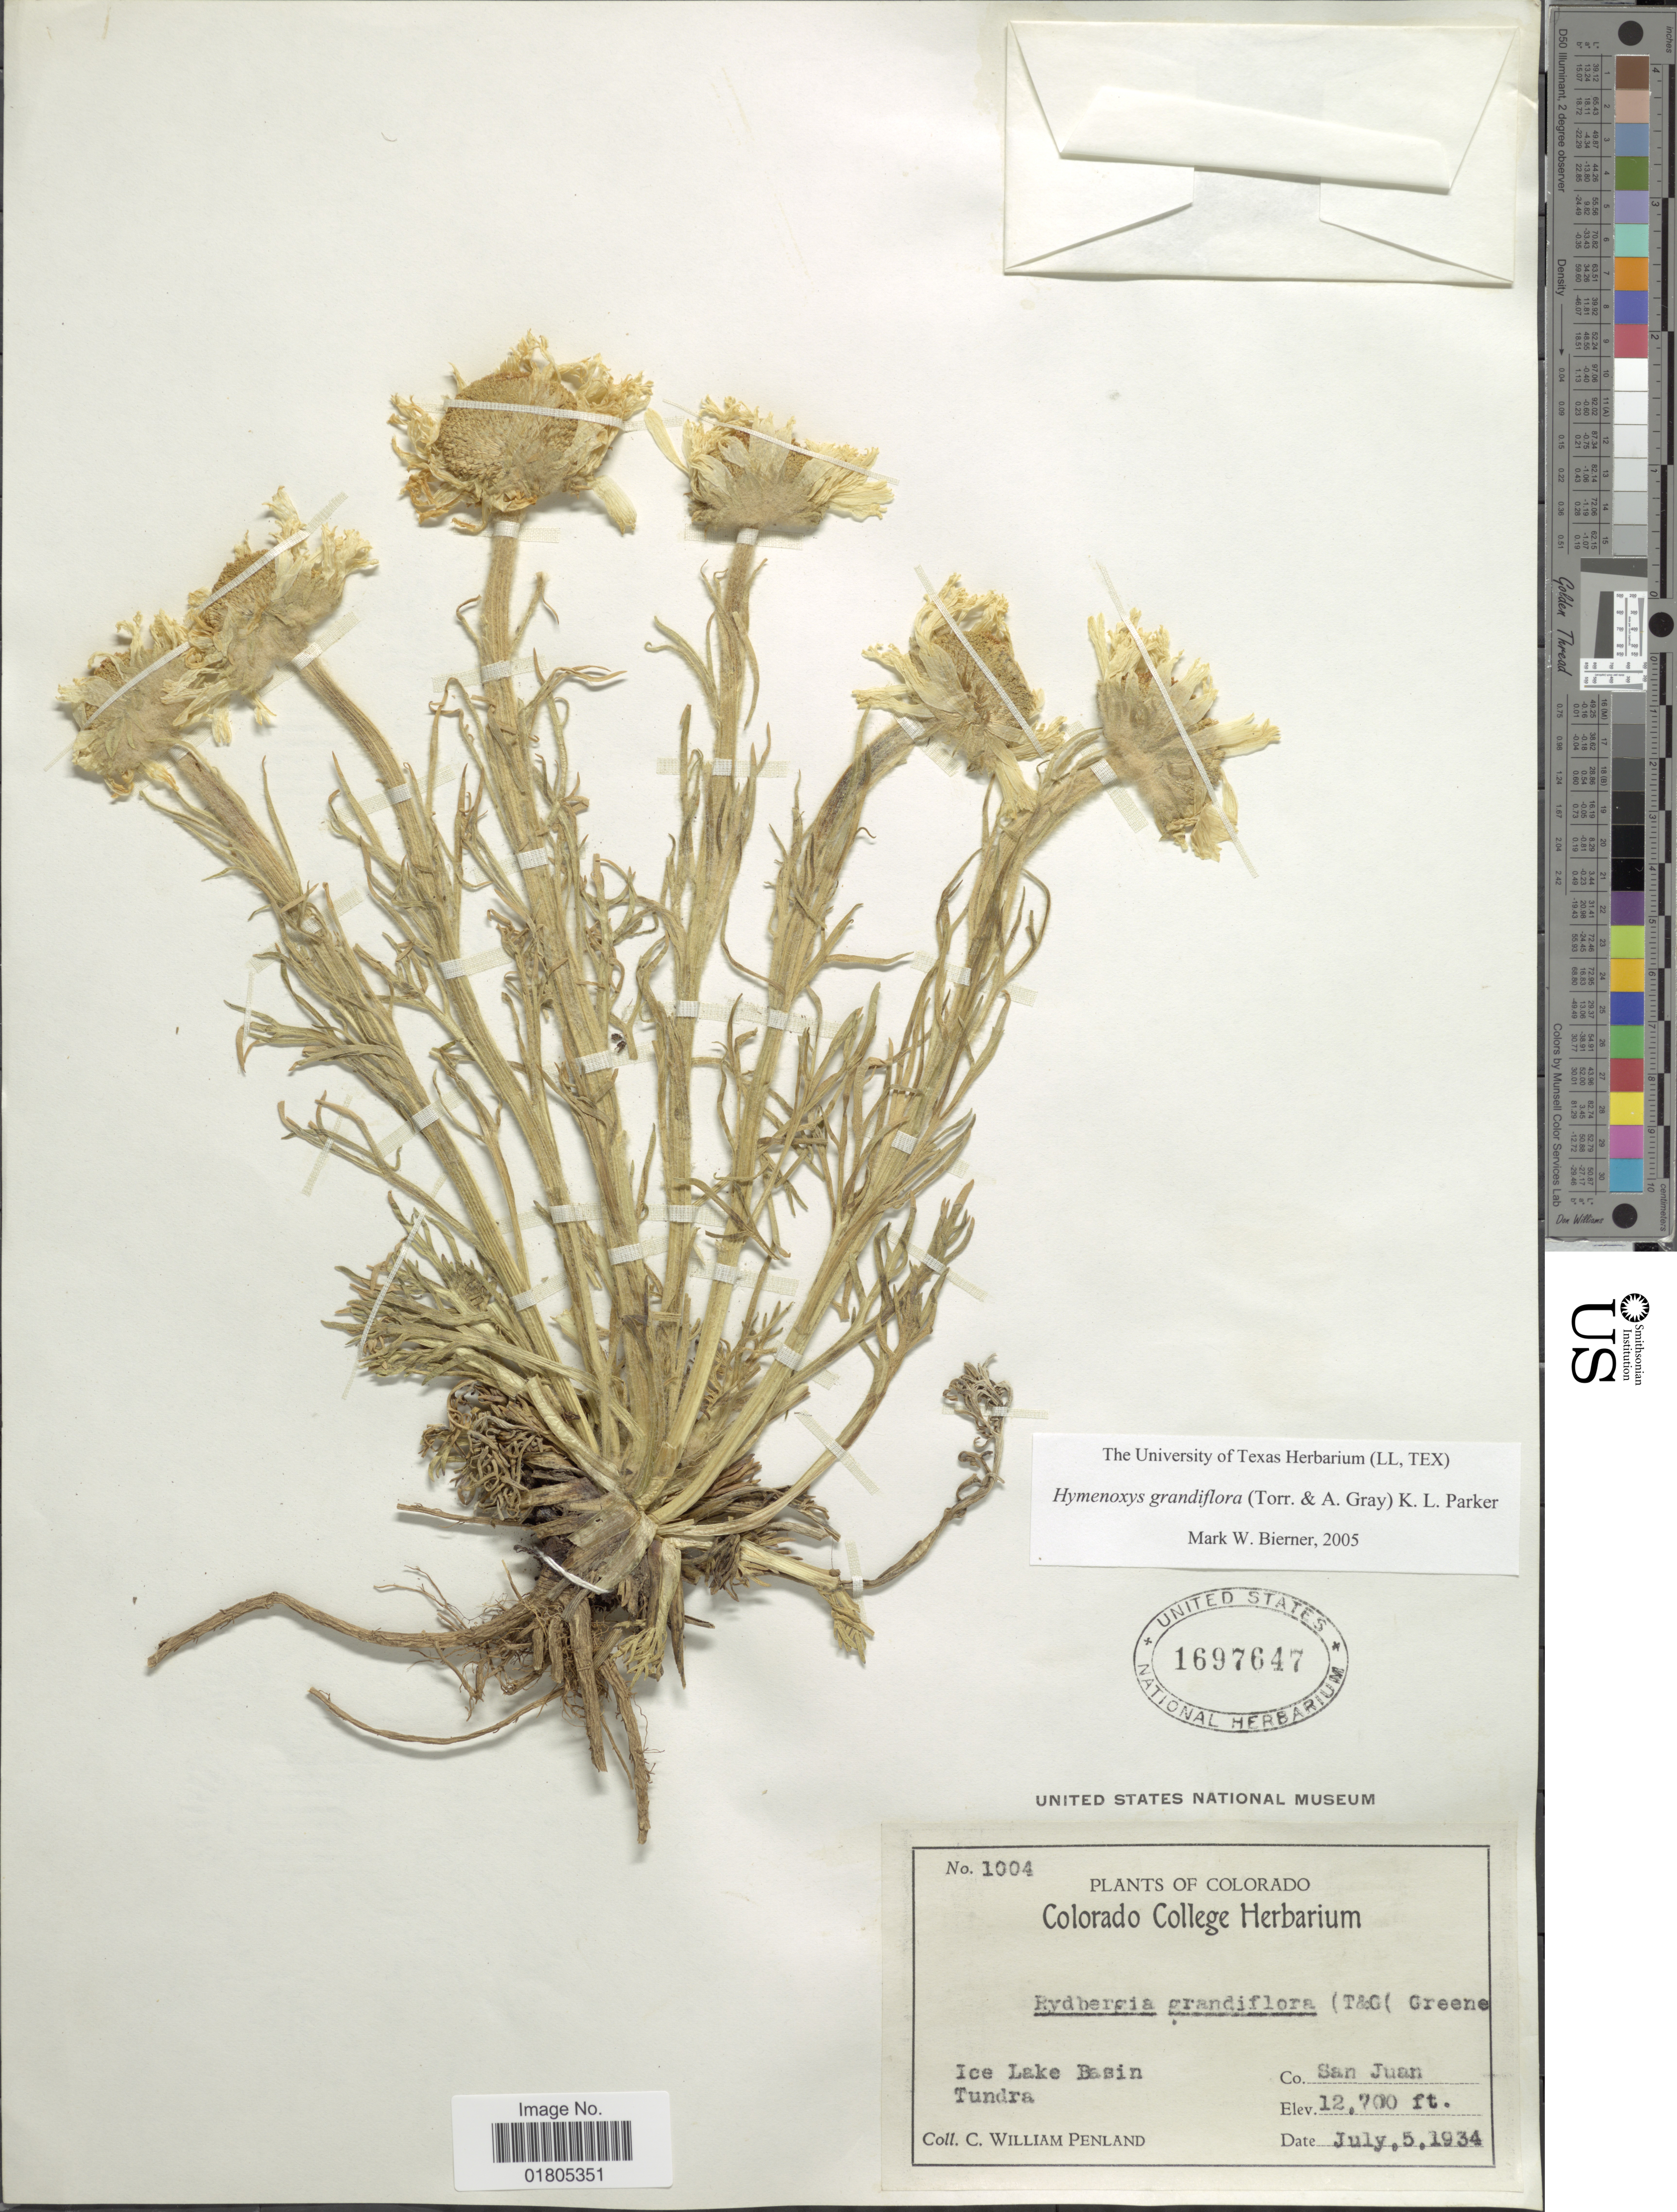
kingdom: Plantae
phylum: Tracheophyta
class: Magnoliopsida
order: Asterales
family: Asteraceae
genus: Actinea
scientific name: Actinea grandiflora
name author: (Torr. & A. Gray) Kuntze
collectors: C. W. Penland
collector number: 1004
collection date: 1934-07-05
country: United States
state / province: Colorado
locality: Ice Lake Basin. Tundra. Co. San Juan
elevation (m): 3871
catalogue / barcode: US 1697647